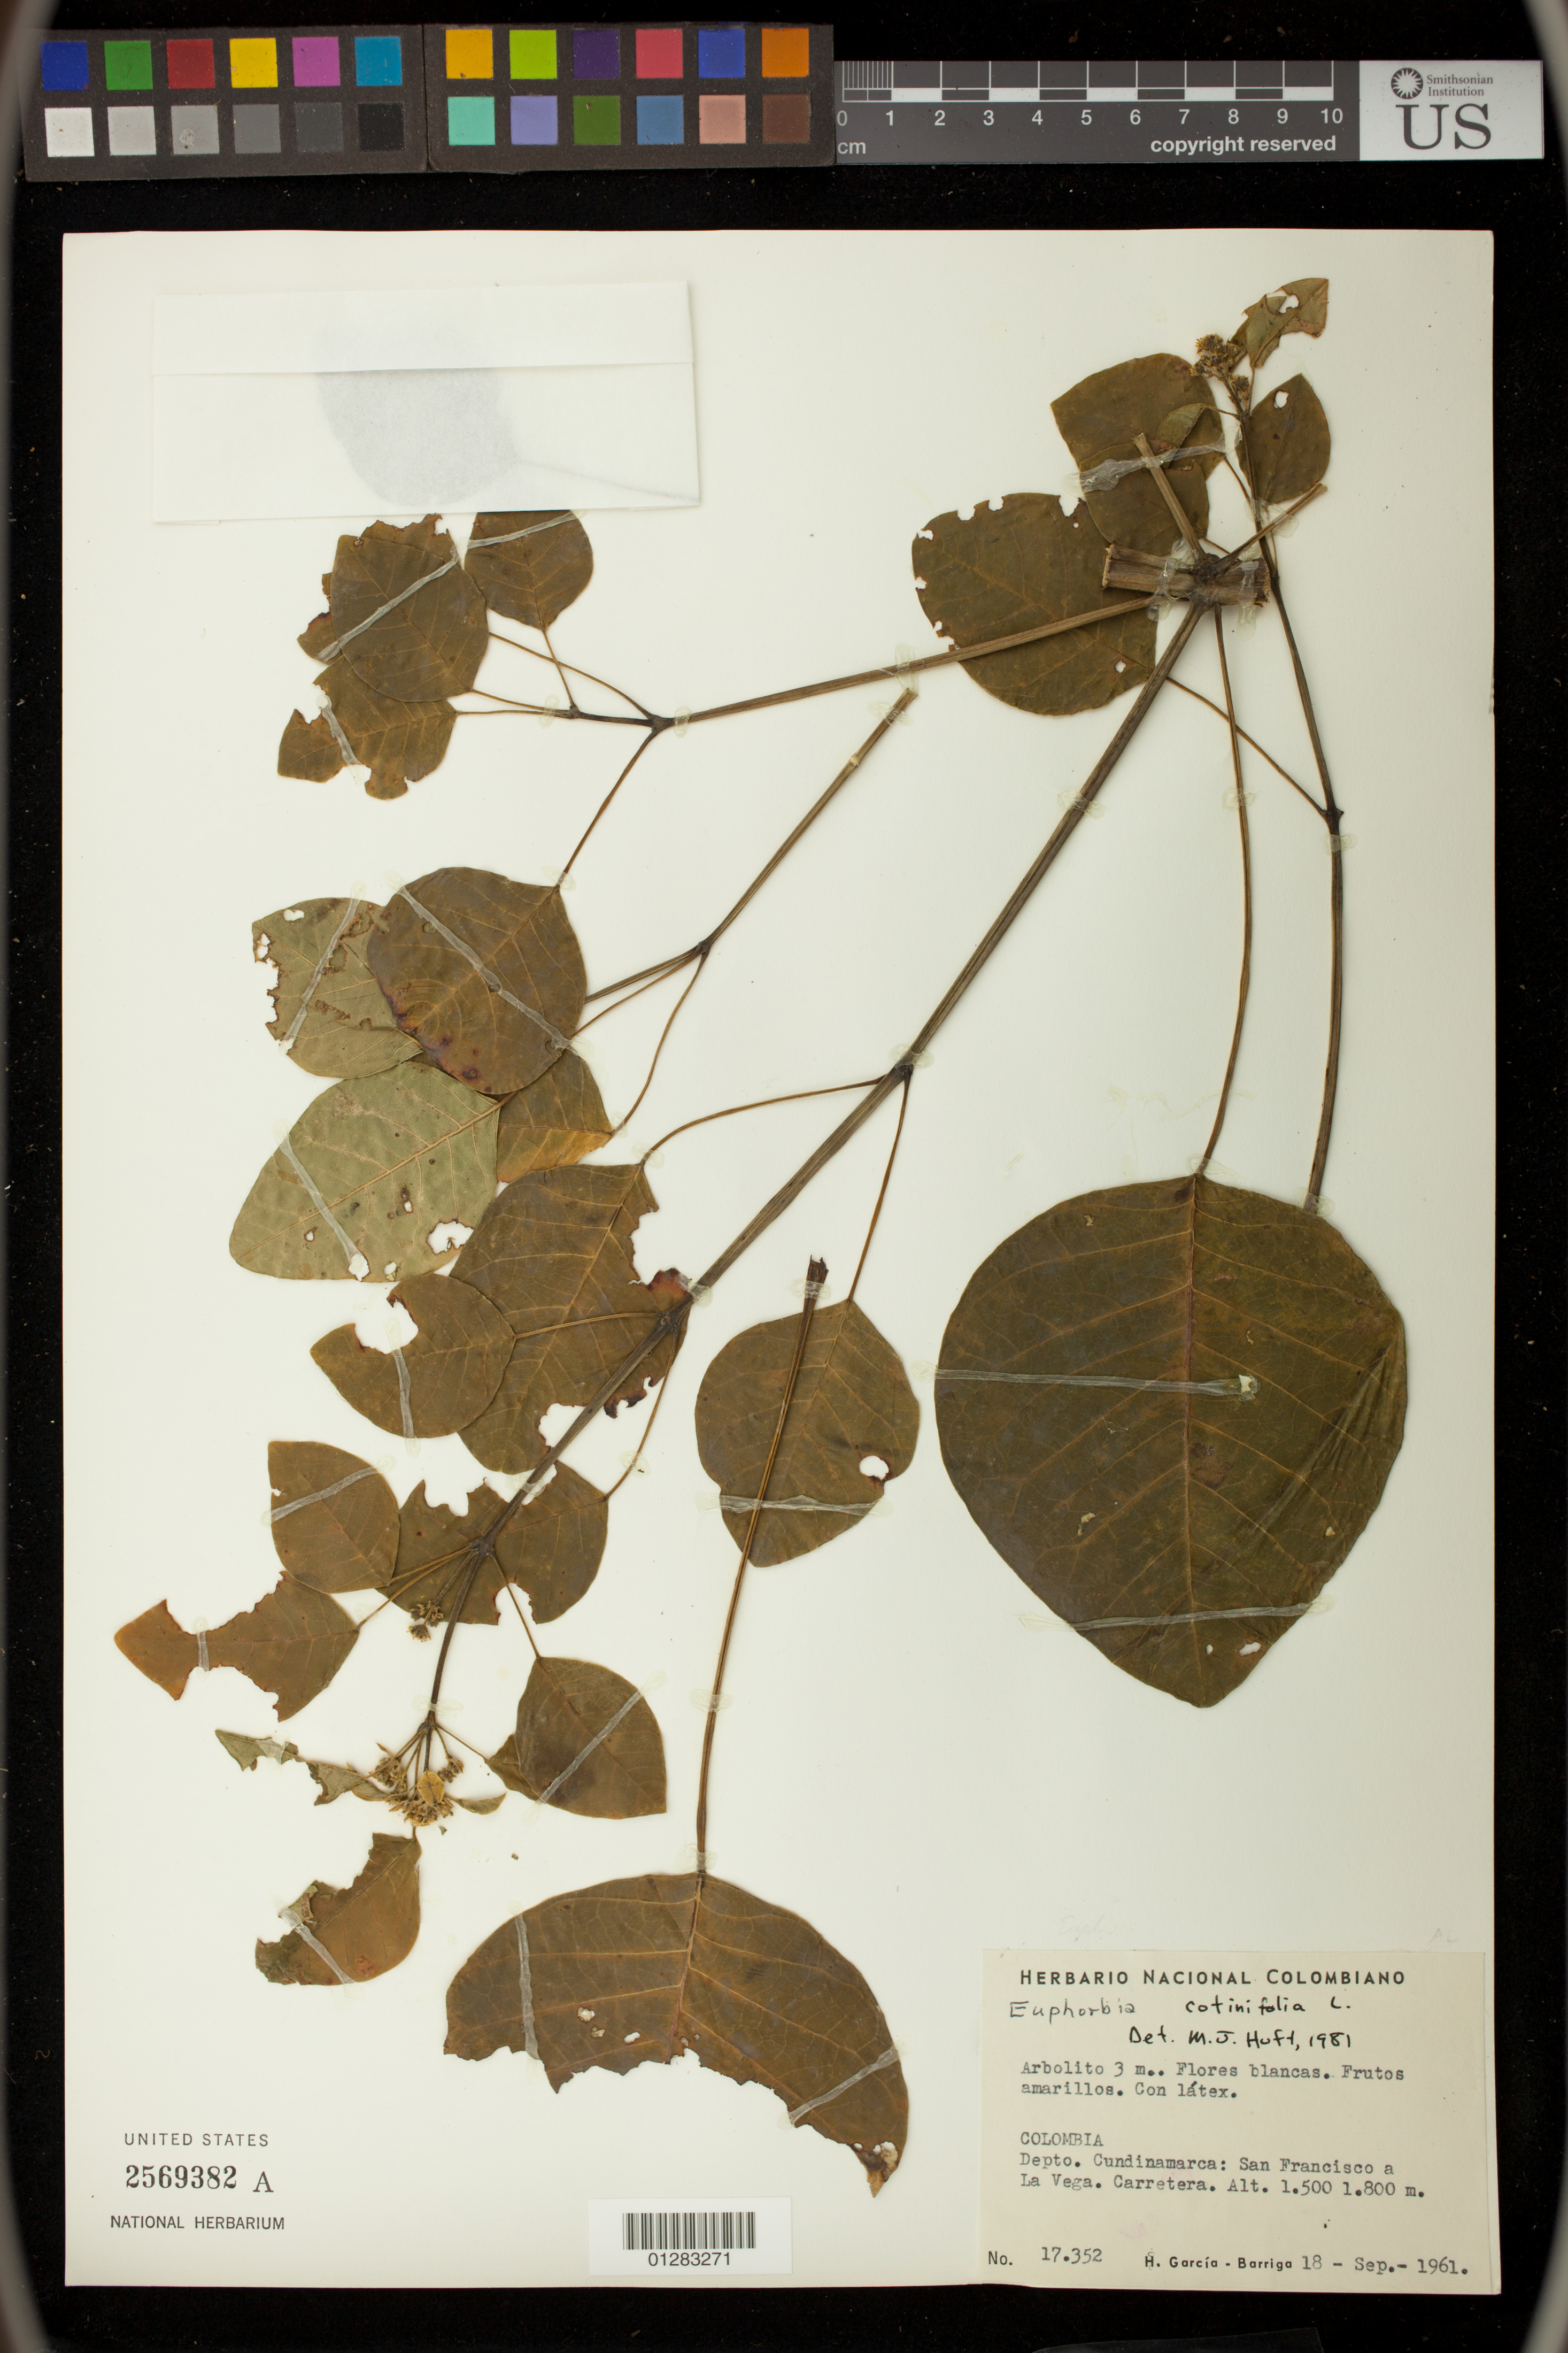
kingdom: Plantae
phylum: Tracheophyta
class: Magnoliopsida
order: Malpighiales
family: Euphorbiaceae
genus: Euphorbia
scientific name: Euphorbia cotinifolia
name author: L.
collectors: H. García Barriga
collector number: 17352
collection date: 1961-09-18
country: Colombia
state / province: Cundinamarca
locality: Depto. Cundinamarca: San Francisco a La Vega, Carretera.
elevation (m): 1500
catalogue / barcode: US 2569382A